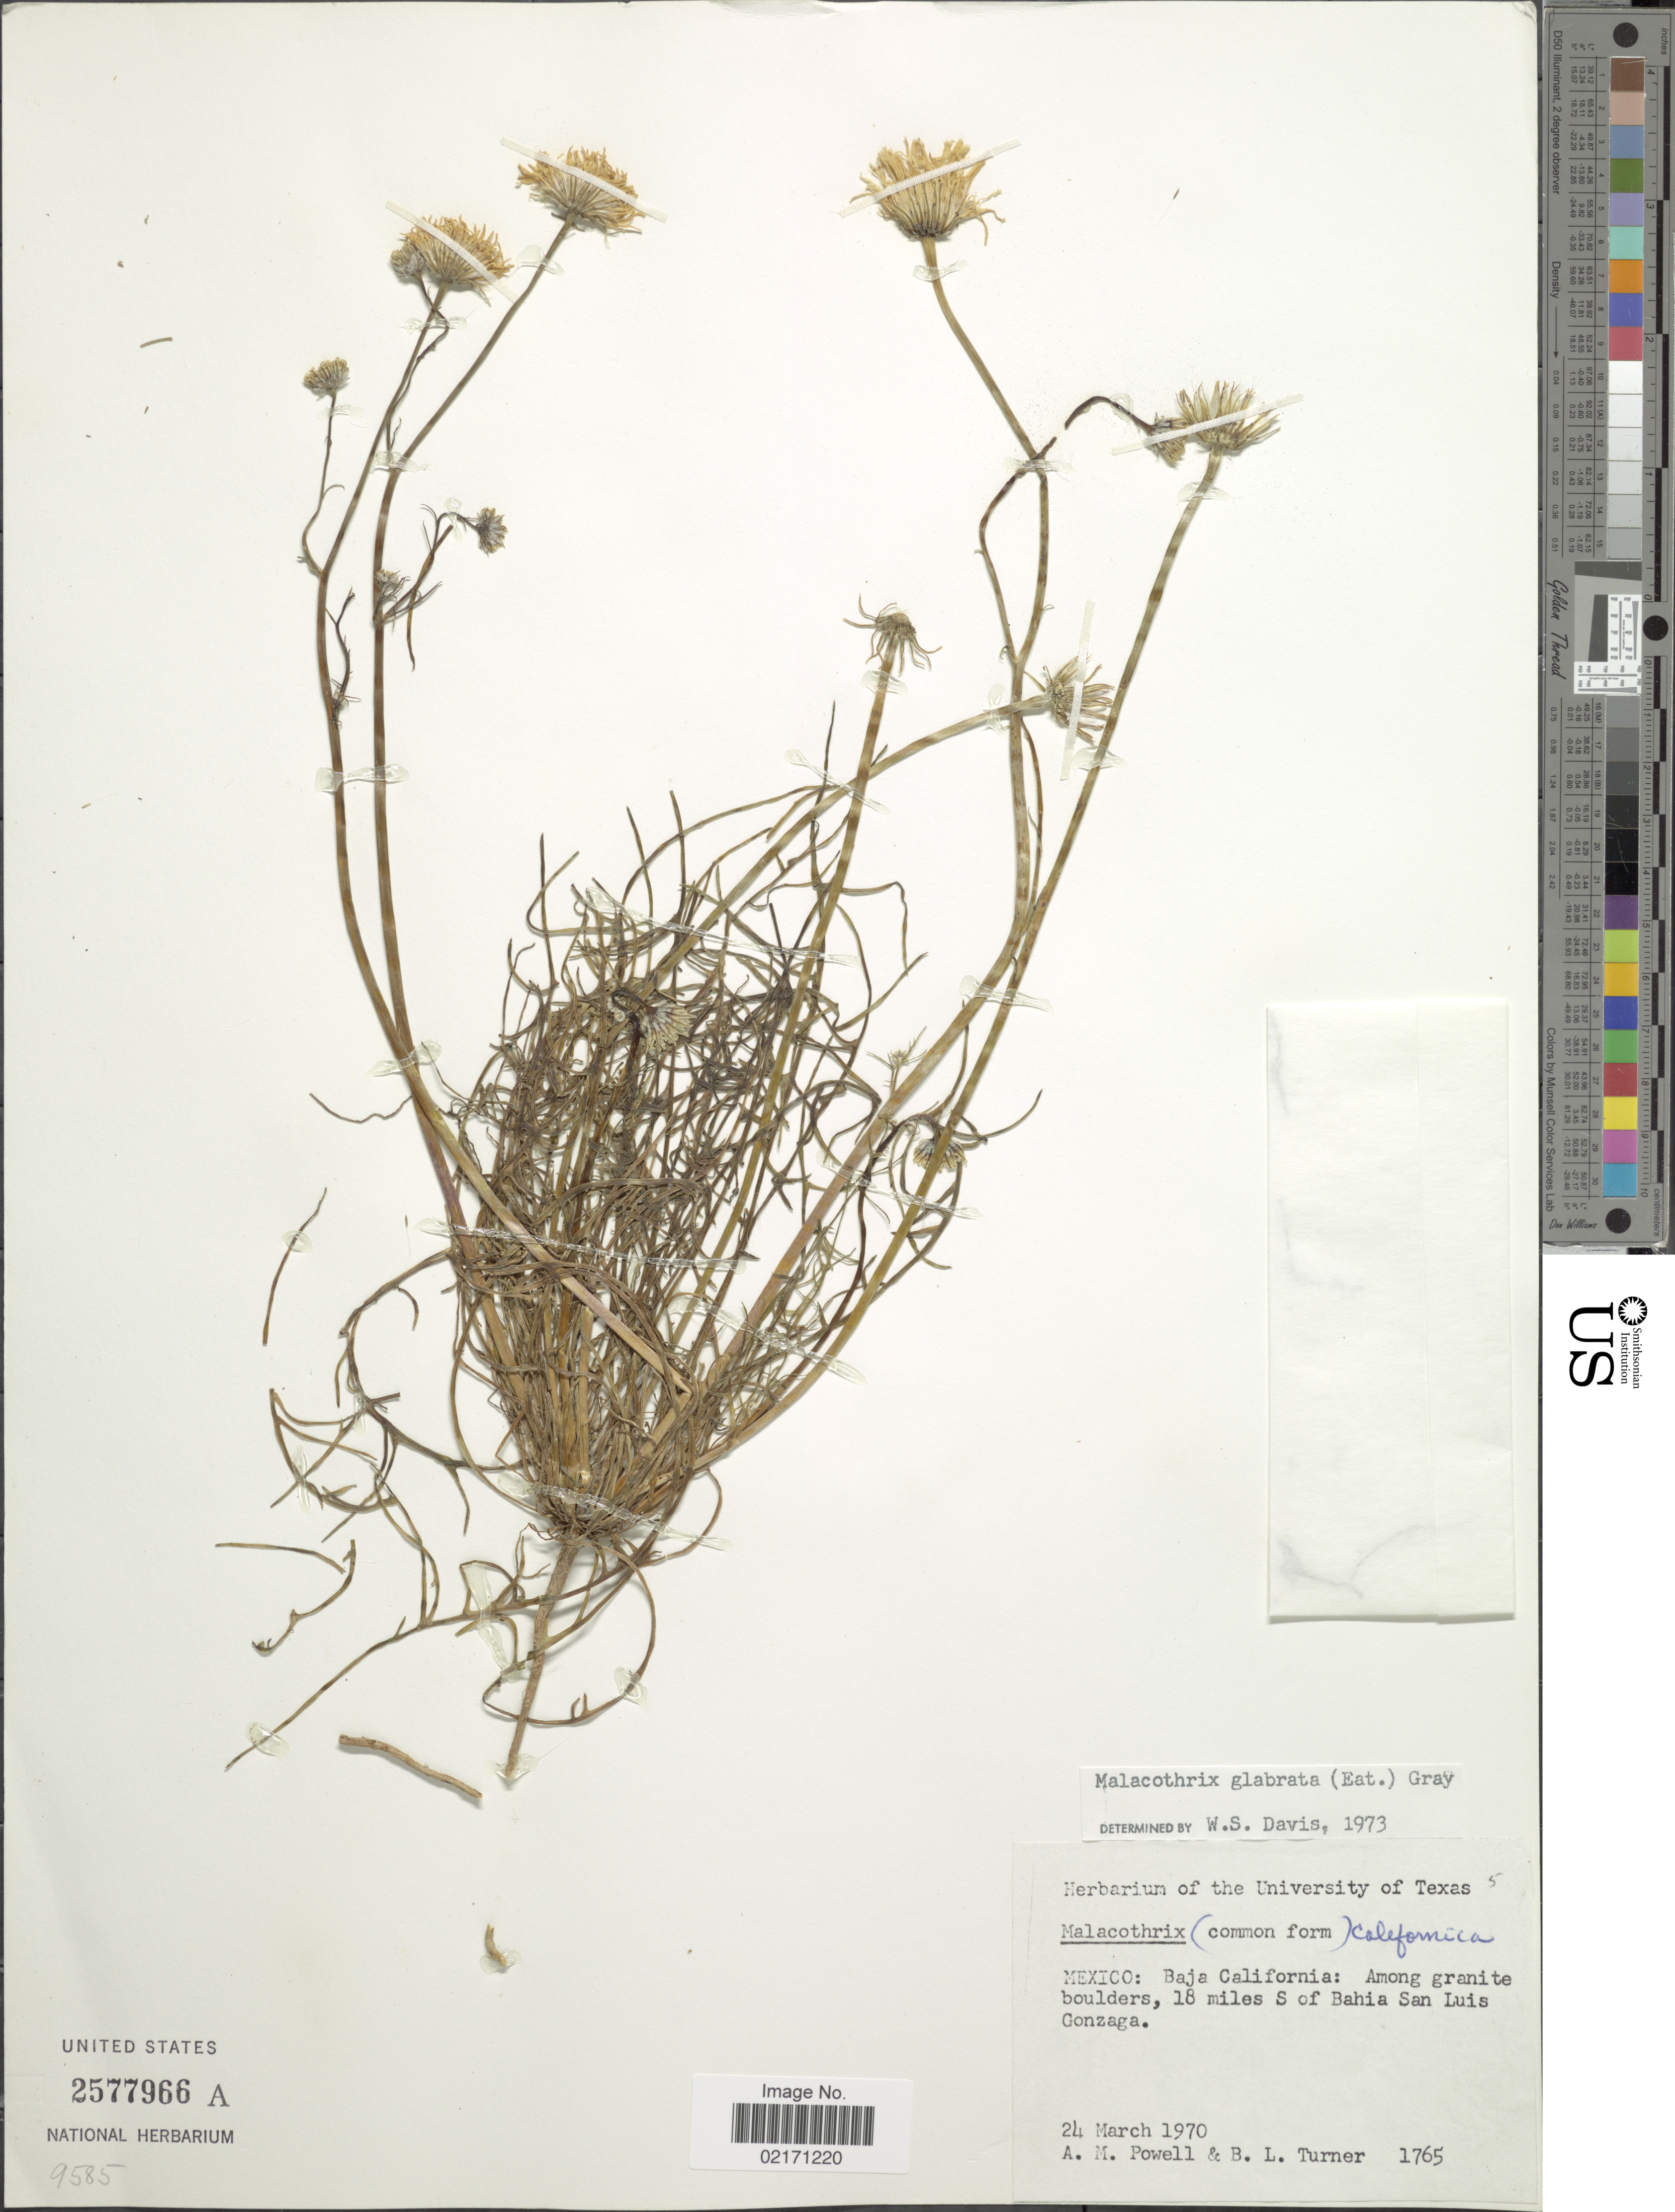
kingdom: Plantae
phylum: Tracheophyta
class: Magnoliopsida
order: Asterales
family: Asteraceae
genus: Malacothrix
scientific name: Malacothrix glabrata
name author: (A. Gray ex D.C. Eaton) A. Gray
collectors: A. M. Powell & B. L. Turner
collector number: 1765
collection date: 1970-03-24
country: Mexico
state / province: Baja California Norte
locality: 18 miles S of Bahia San Luis Gonzaga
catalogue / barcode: US 2577966A